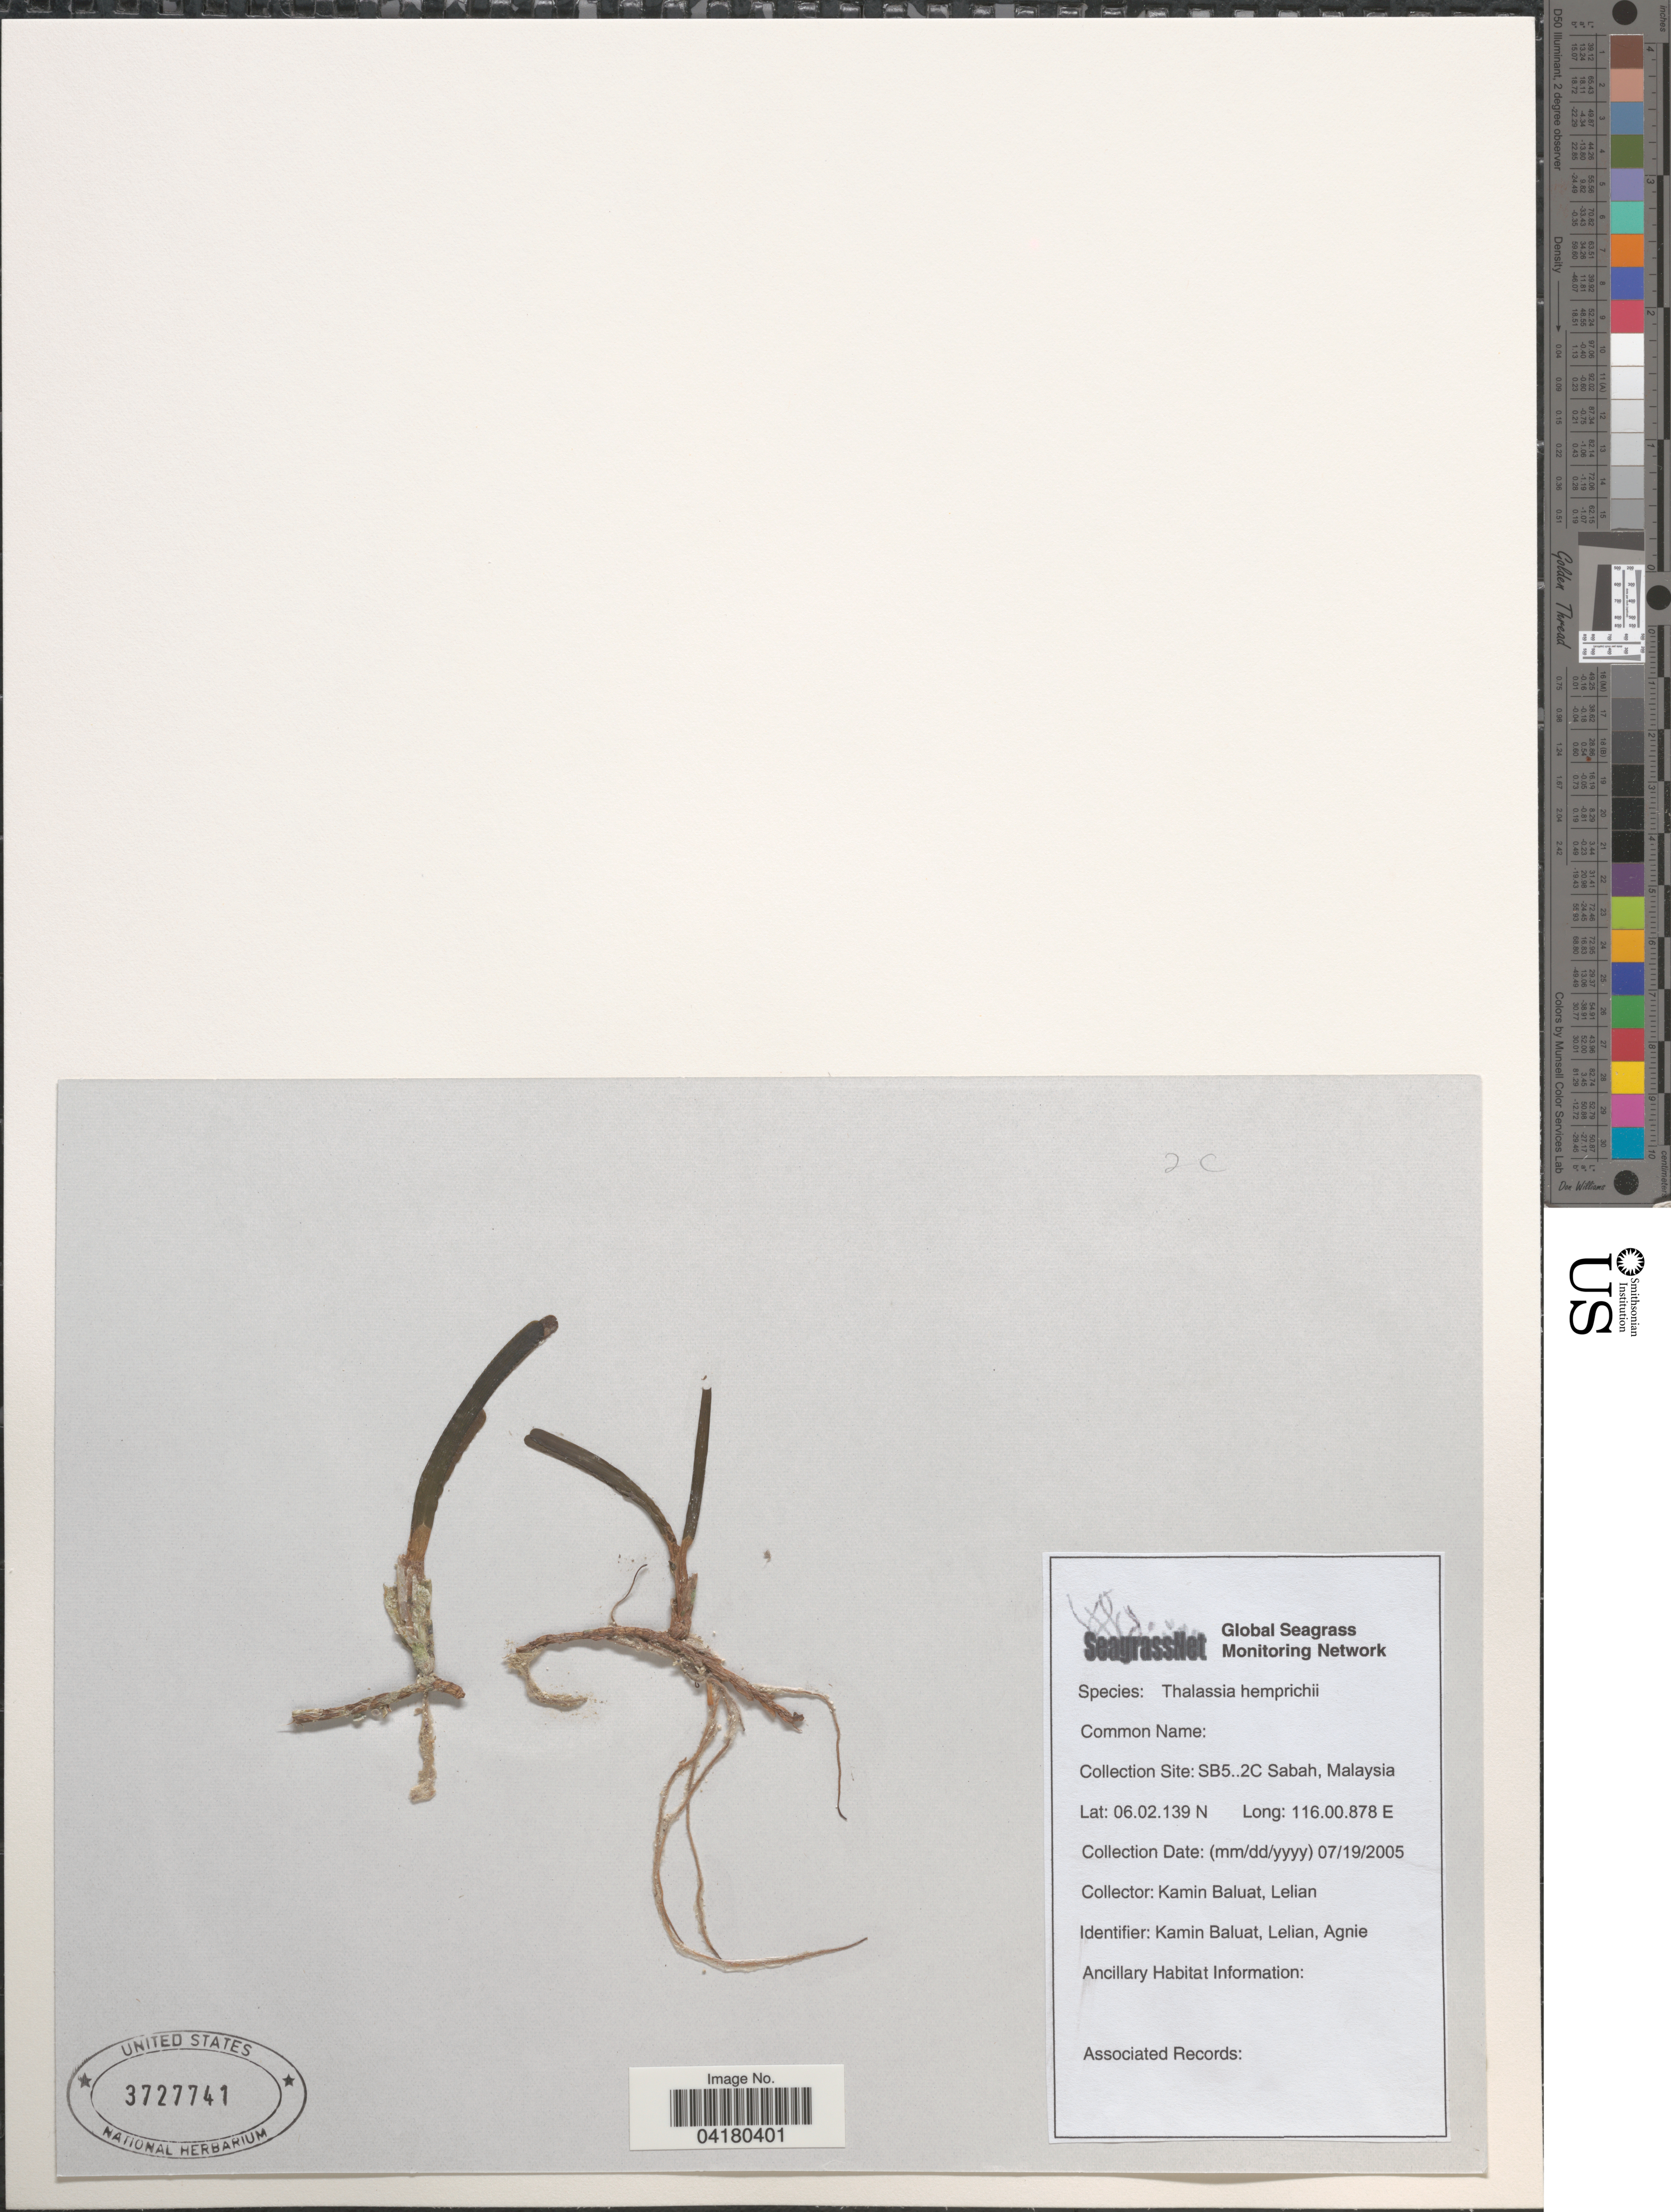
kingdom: Plantae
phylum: Tracheophyta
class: Liliopsida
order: Alismatales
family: Hydrocharitaceae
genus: Thalassia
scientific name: Thalassia hemprichii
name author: Asch.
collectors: K. Baluat & Lelian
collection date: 2005-07-19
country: Malaysia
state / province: Sabah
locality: Collection Site: SB5..2C.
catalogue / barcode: US 3727741